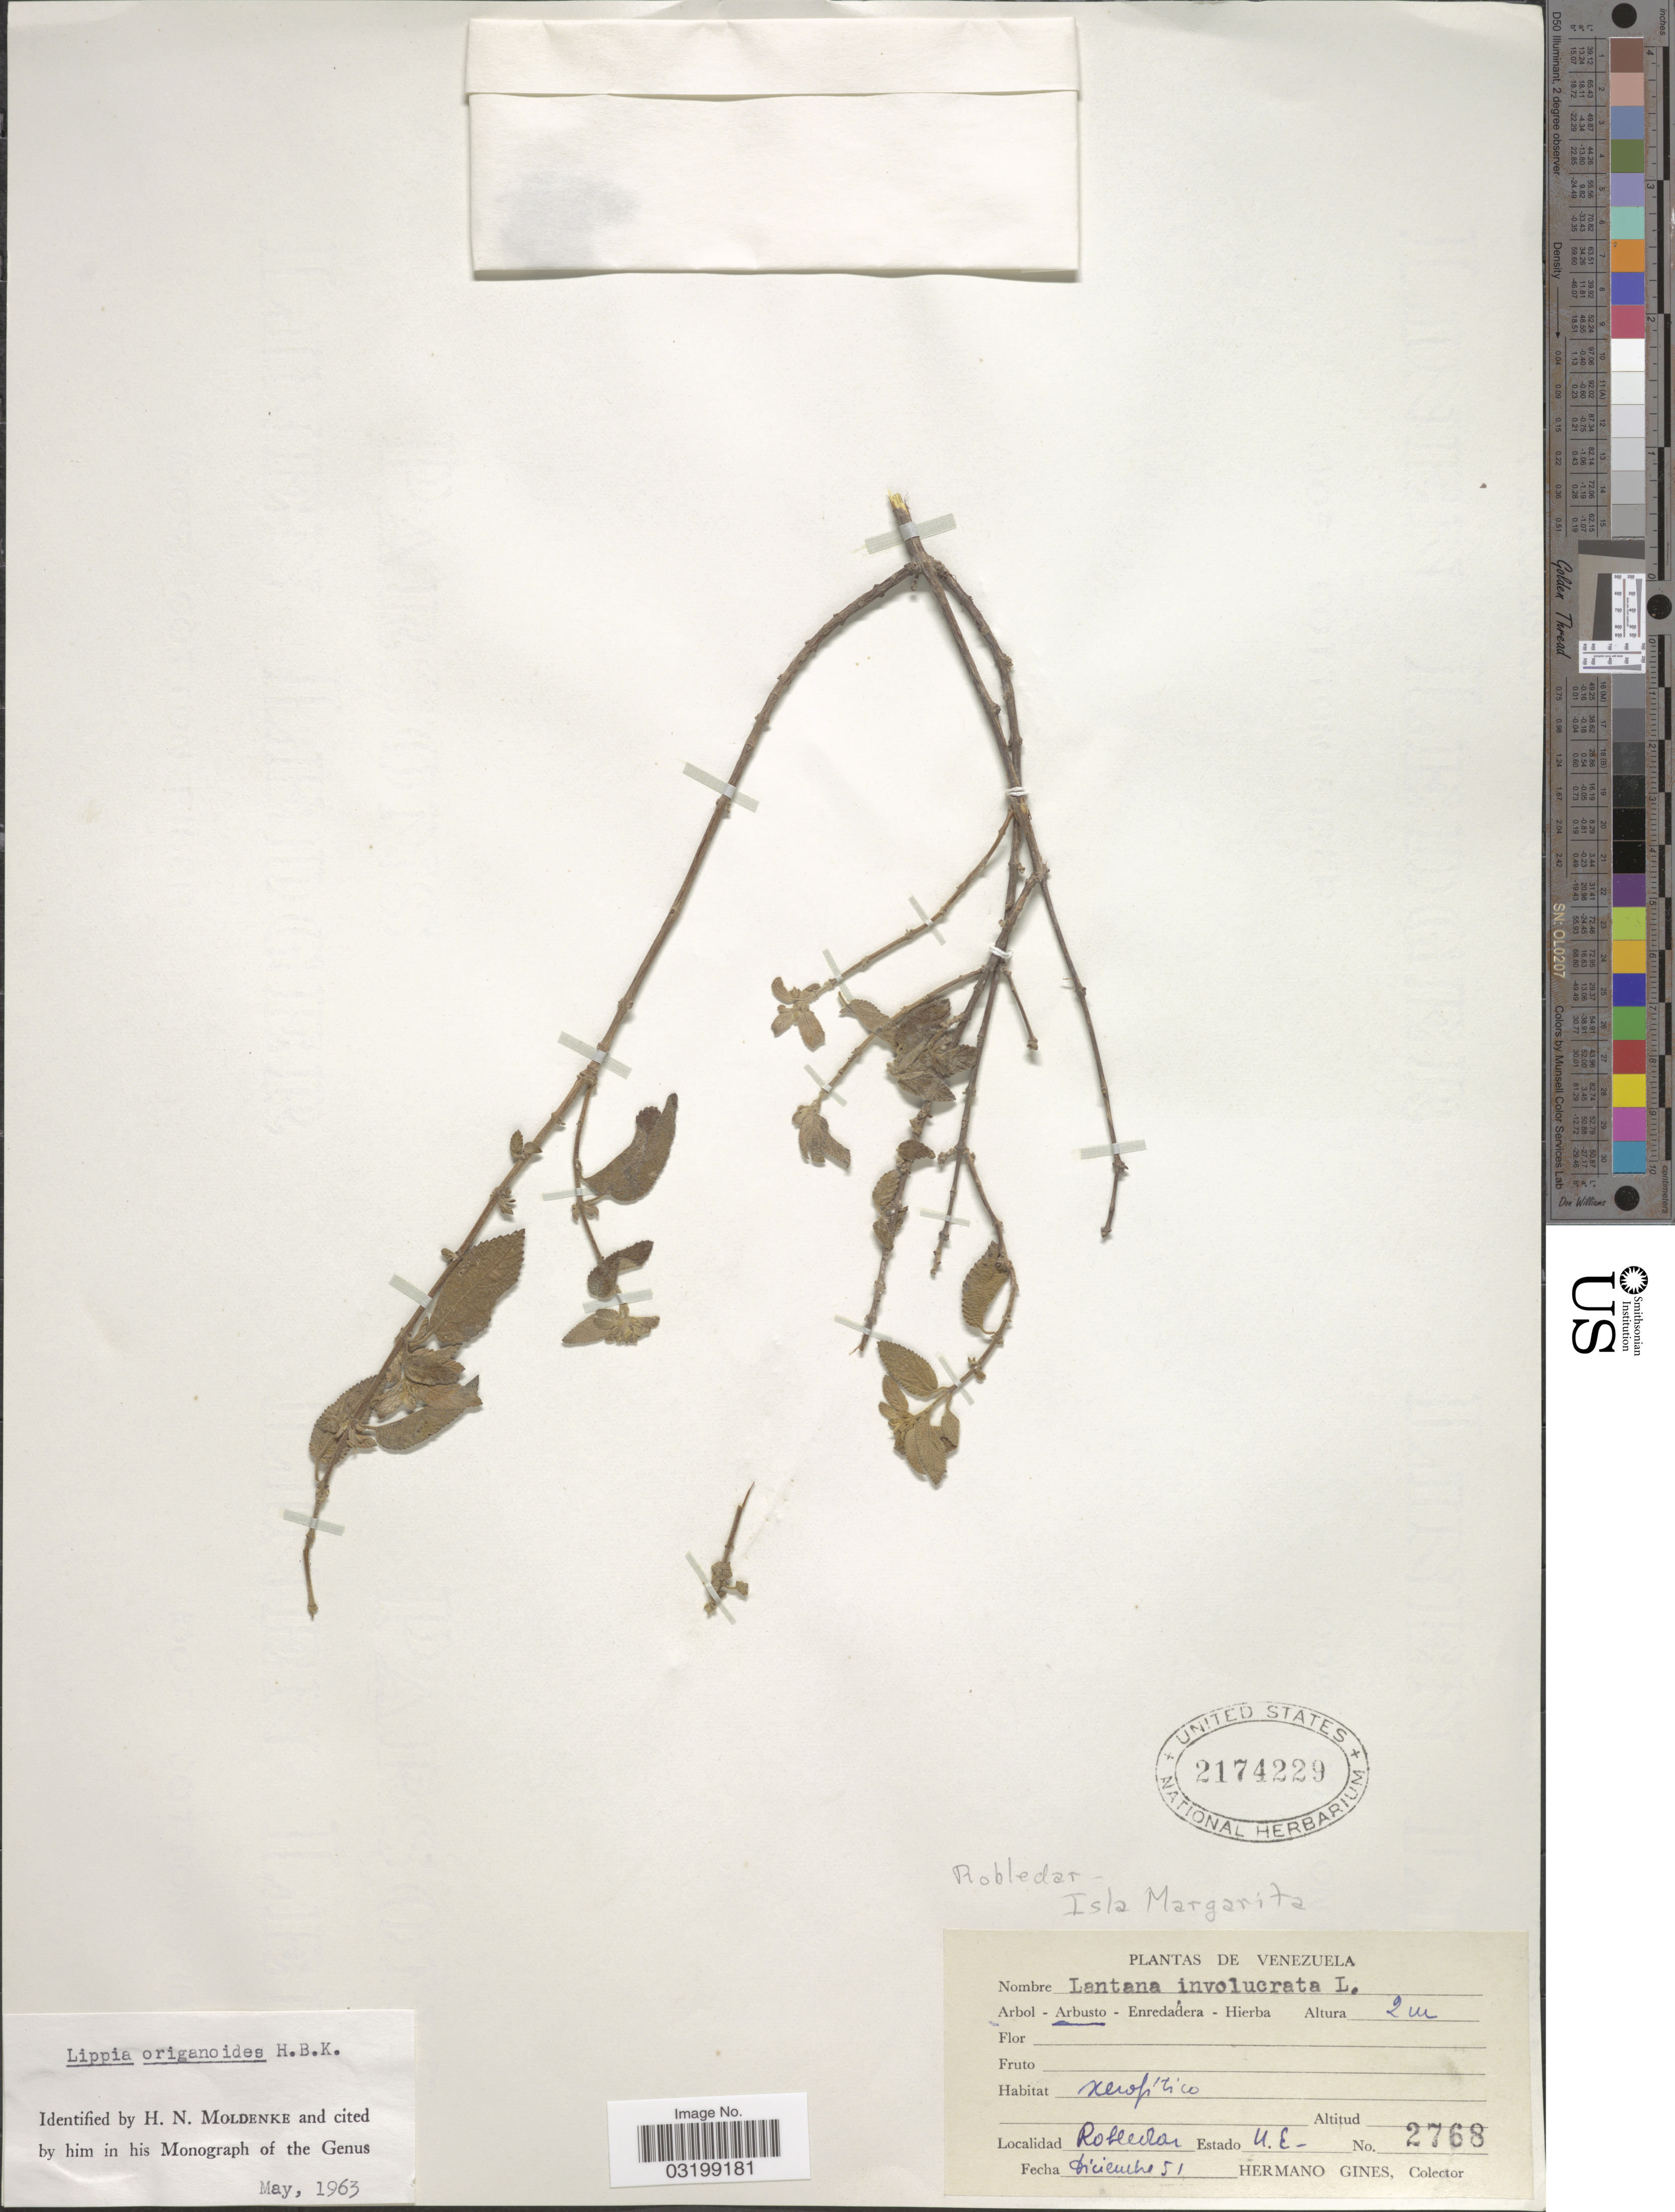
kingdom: Plantae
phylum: Tracheophyta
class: Magnoliopsida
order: Lamiales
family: Verbenaceae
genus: Lippia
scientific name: Lippia origanoides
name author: Kunth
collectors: Bro. Gines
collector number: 2768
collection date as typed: Transcribed d/m/y: /12/51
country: Venezuela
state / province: Nueva Esparta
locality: Robledal.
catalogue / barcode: US 2174229